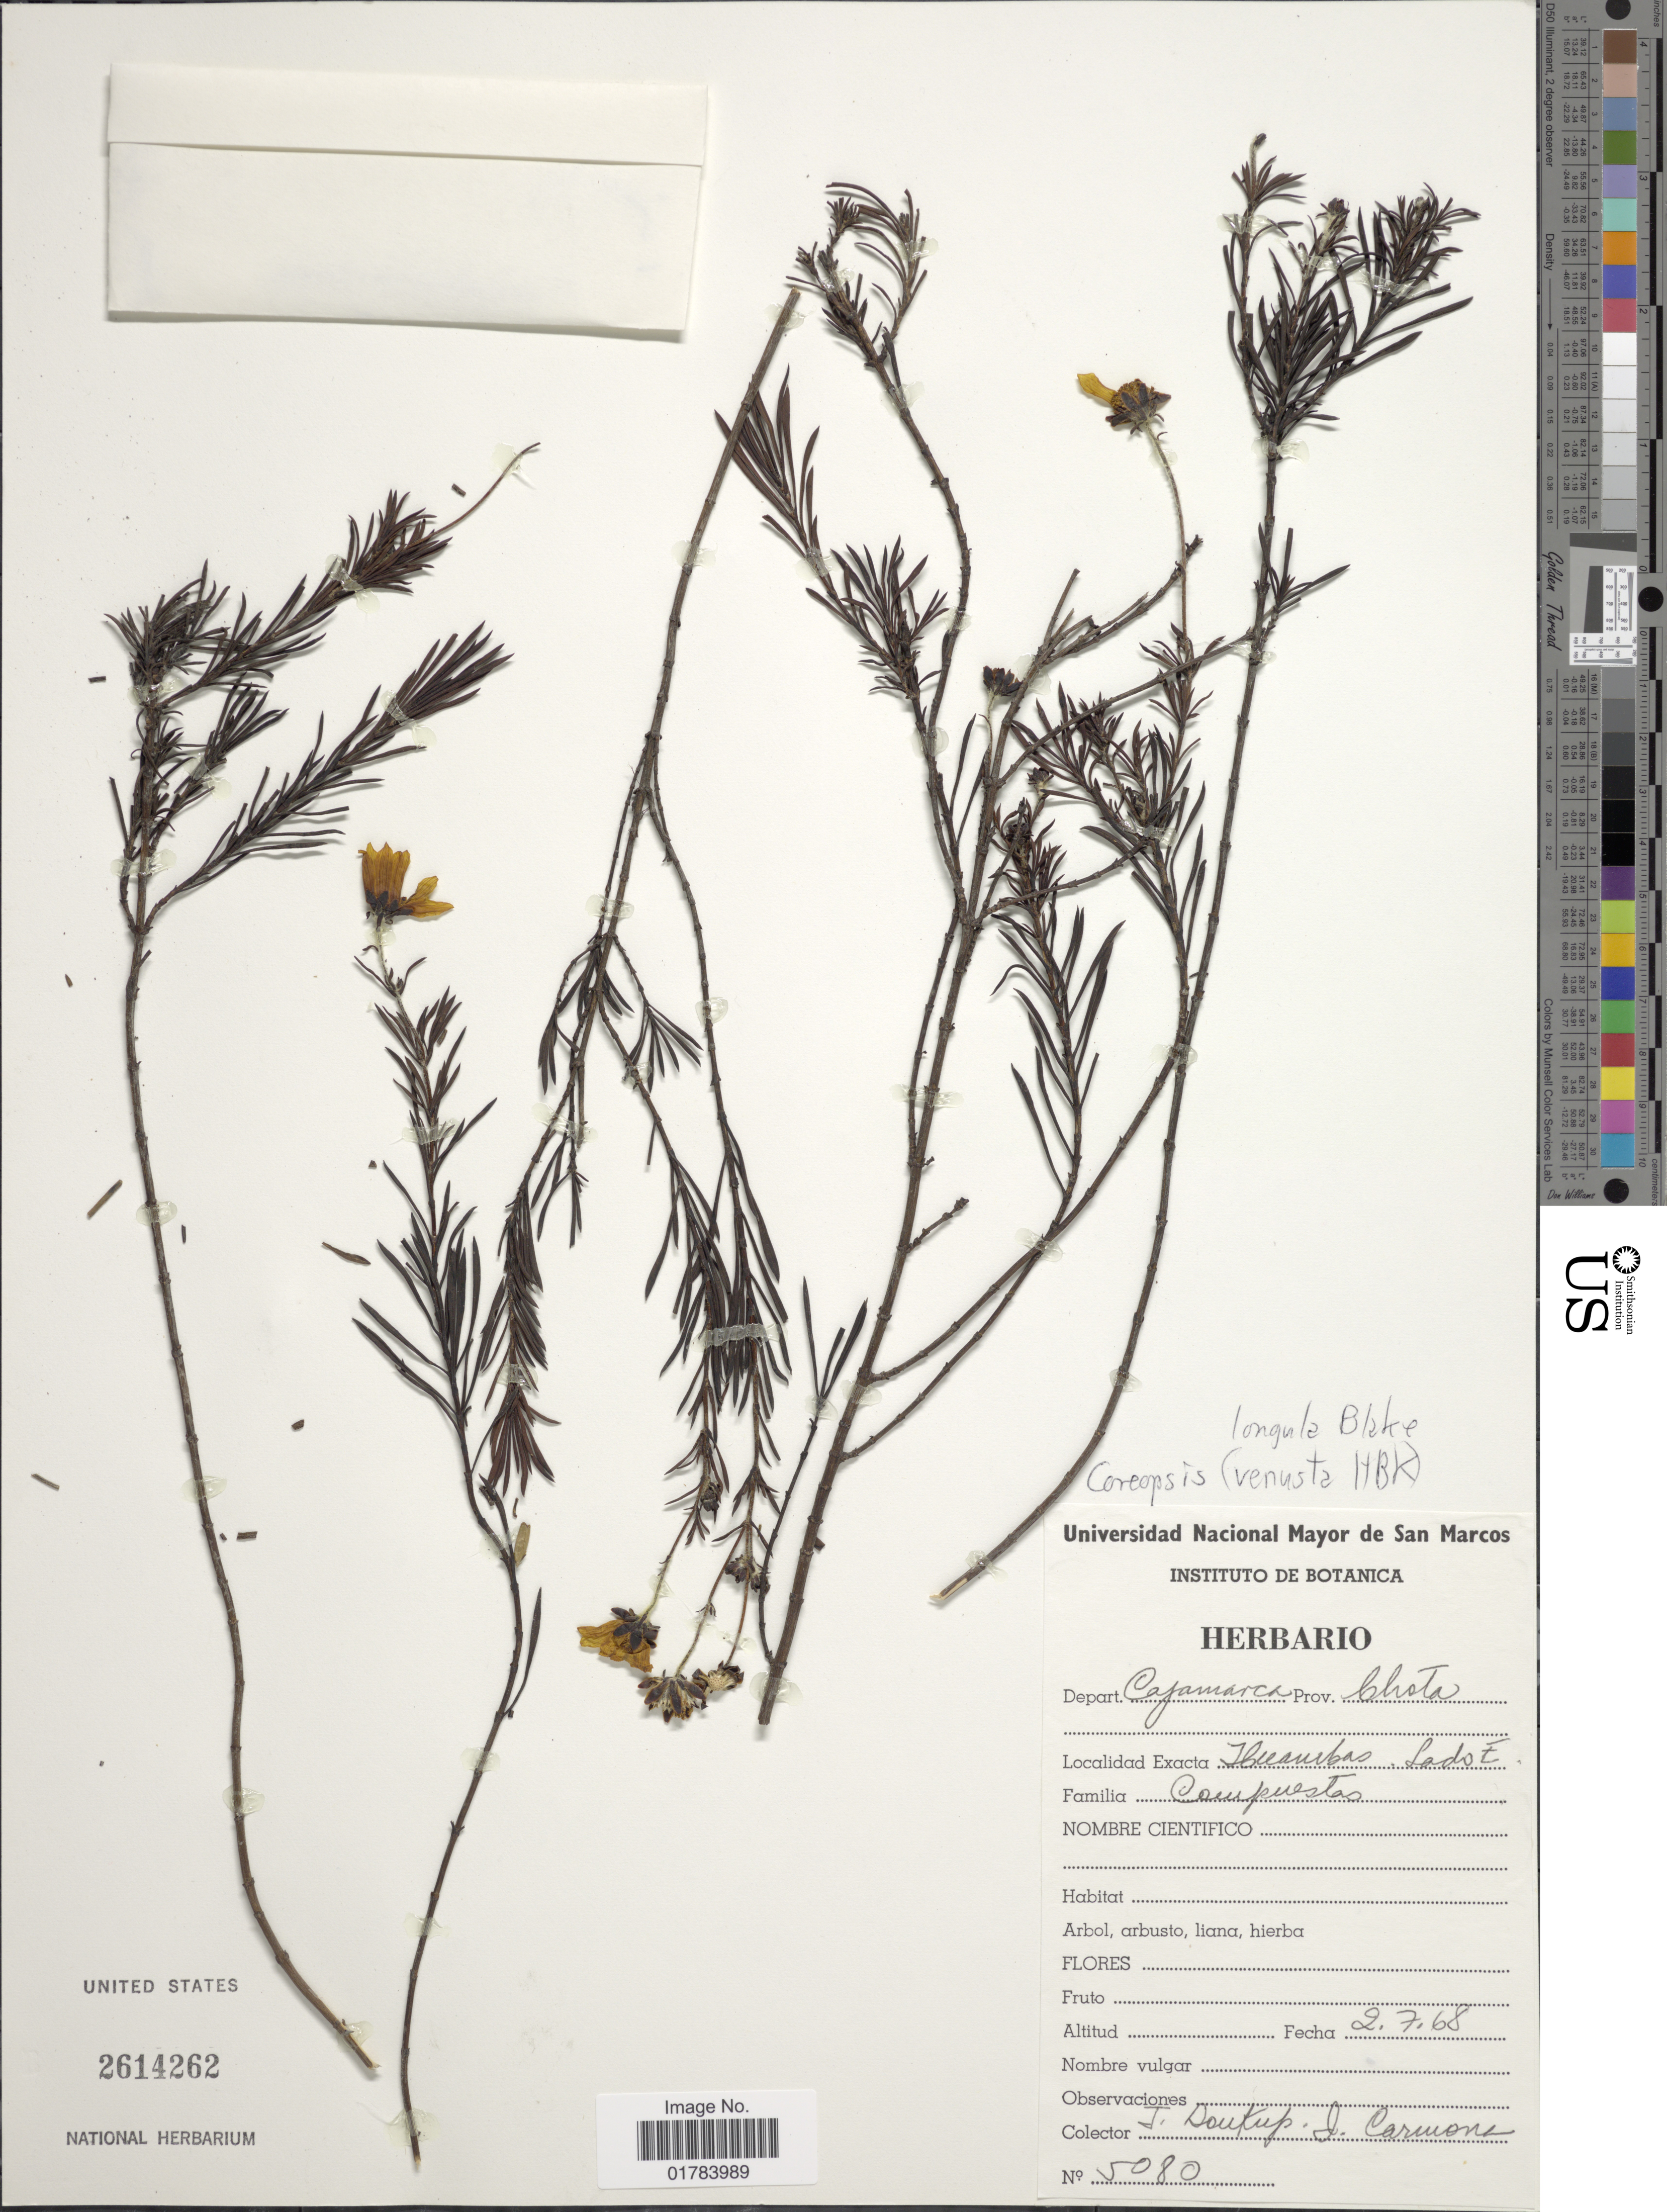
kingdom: Plantae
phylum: Tracheophyta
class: Magnoliopsida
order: Asterales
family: Asteraceae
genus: Coreopsis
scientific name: Coreopsis venusta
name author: Kunth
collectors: J. Soukup & J. Carmon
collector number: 5080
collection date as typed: Transcribed d/m/y: 2/7/68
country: Peru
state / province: Cajamarca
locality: Huambos, Lado E., Prov. Chota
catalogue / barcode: US 2614262